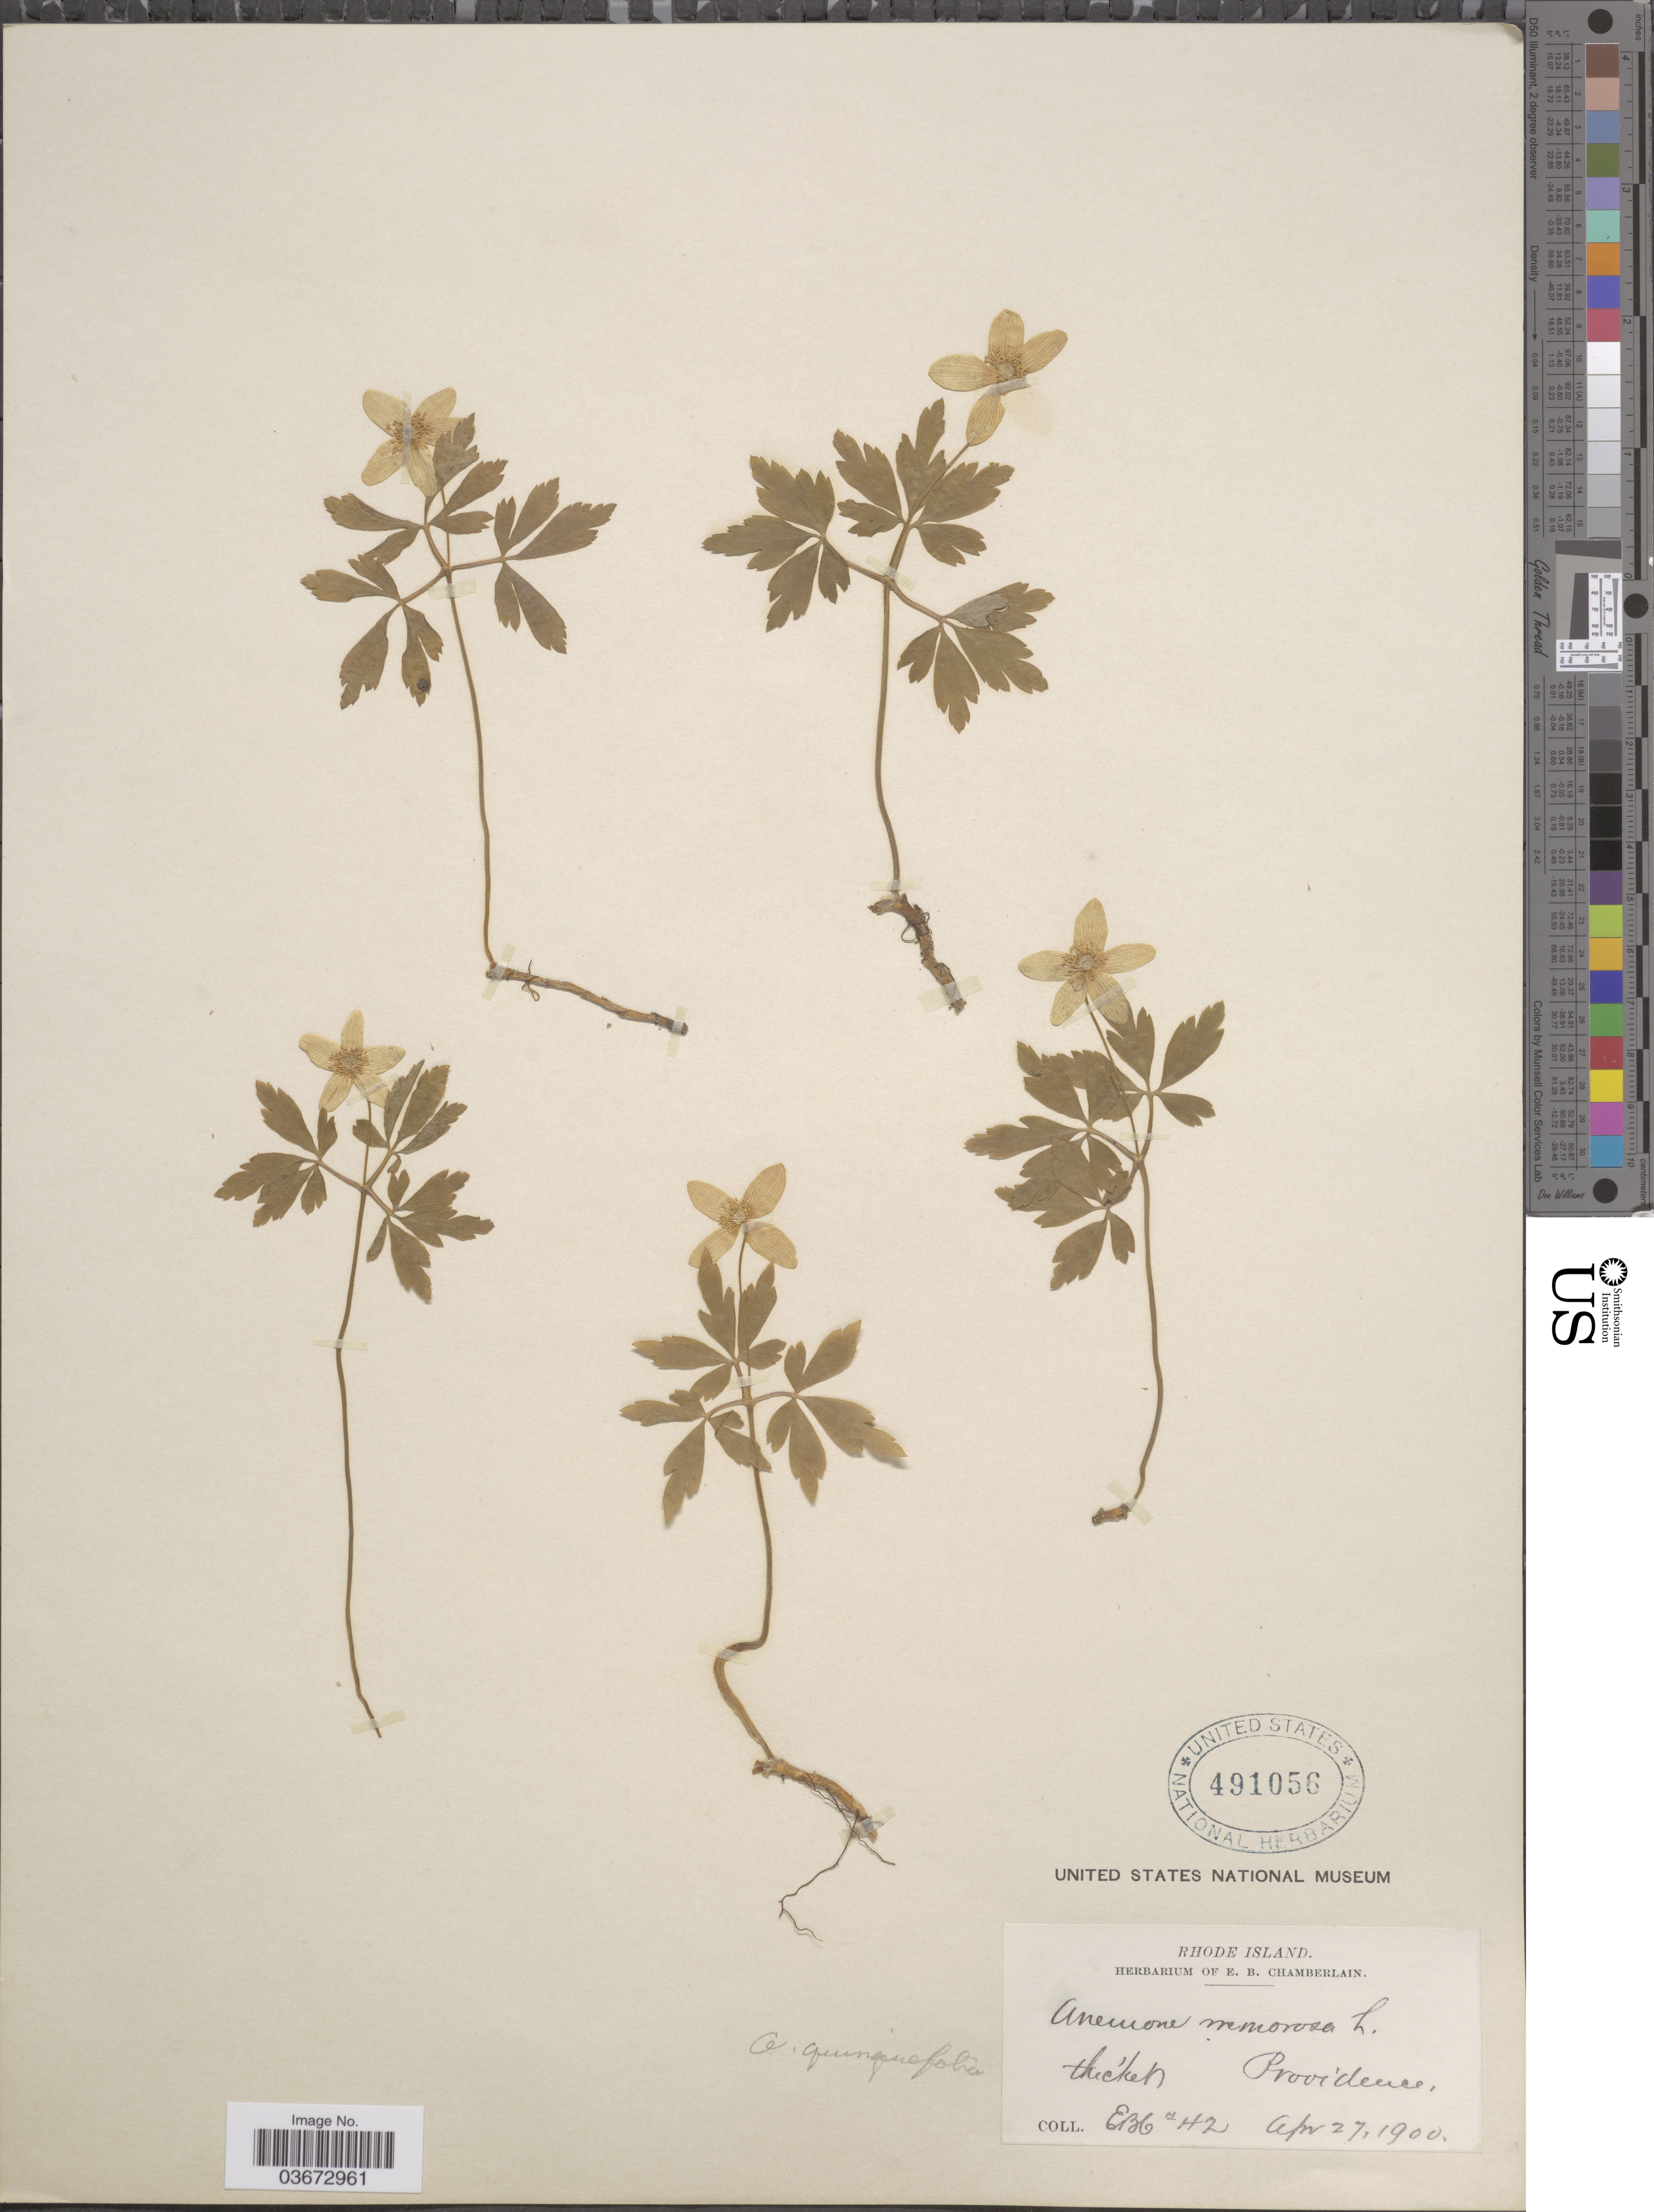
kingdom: Plantae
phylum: Tracheophyta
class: Magnoliopsida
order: Ranunculales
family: Ranunculaceae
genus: Anemone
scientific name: Anemone quinquefolia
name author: L.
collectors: E. Chamberlain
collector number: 42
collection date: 1900-04-27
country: United States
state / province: Rhode Island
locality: Thickets Providence.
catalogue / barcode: US 491056